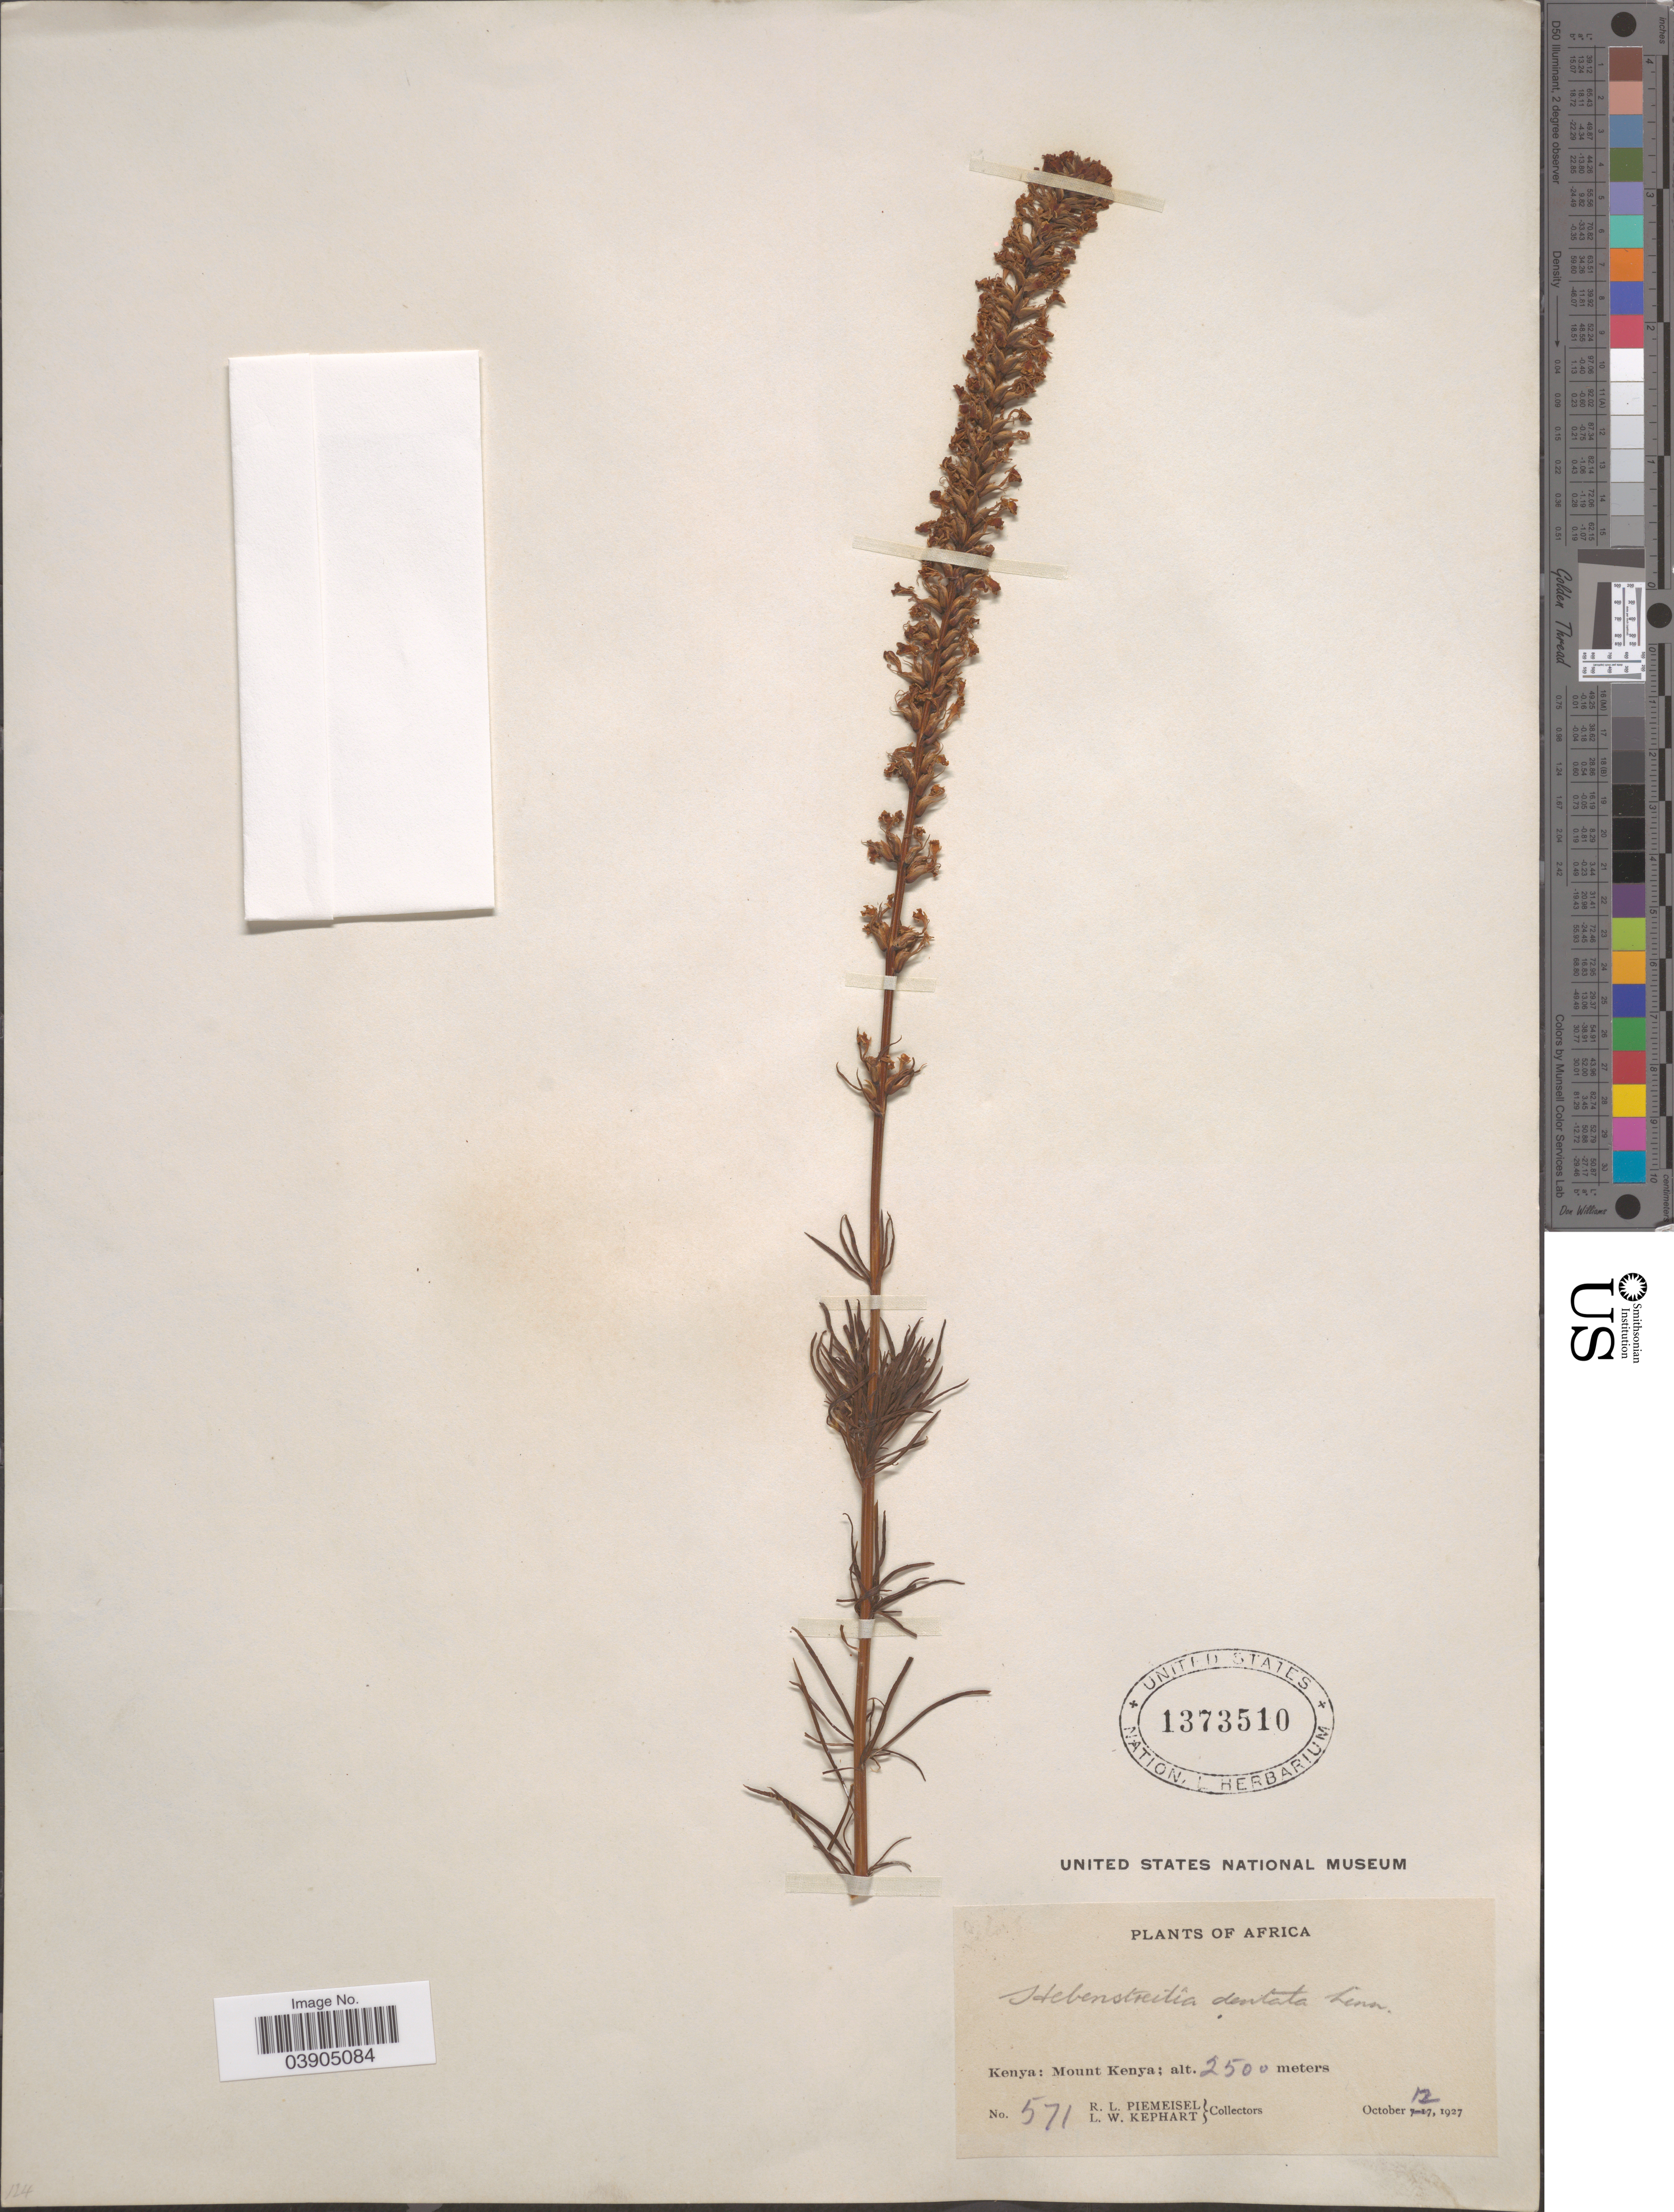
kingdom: Plantae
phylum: Tracheophyta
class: Magnoliopsida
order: Lamiales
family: Scrophulariaceae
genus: Hebenstretia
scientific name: Hebenstretia dentata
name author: L.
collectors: R. L. Piemeisel & L. W. Kephart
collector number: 571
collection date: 1927-10-12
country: Kenya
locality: Mount Kenya.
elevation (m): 2500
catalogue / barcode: US 1373510